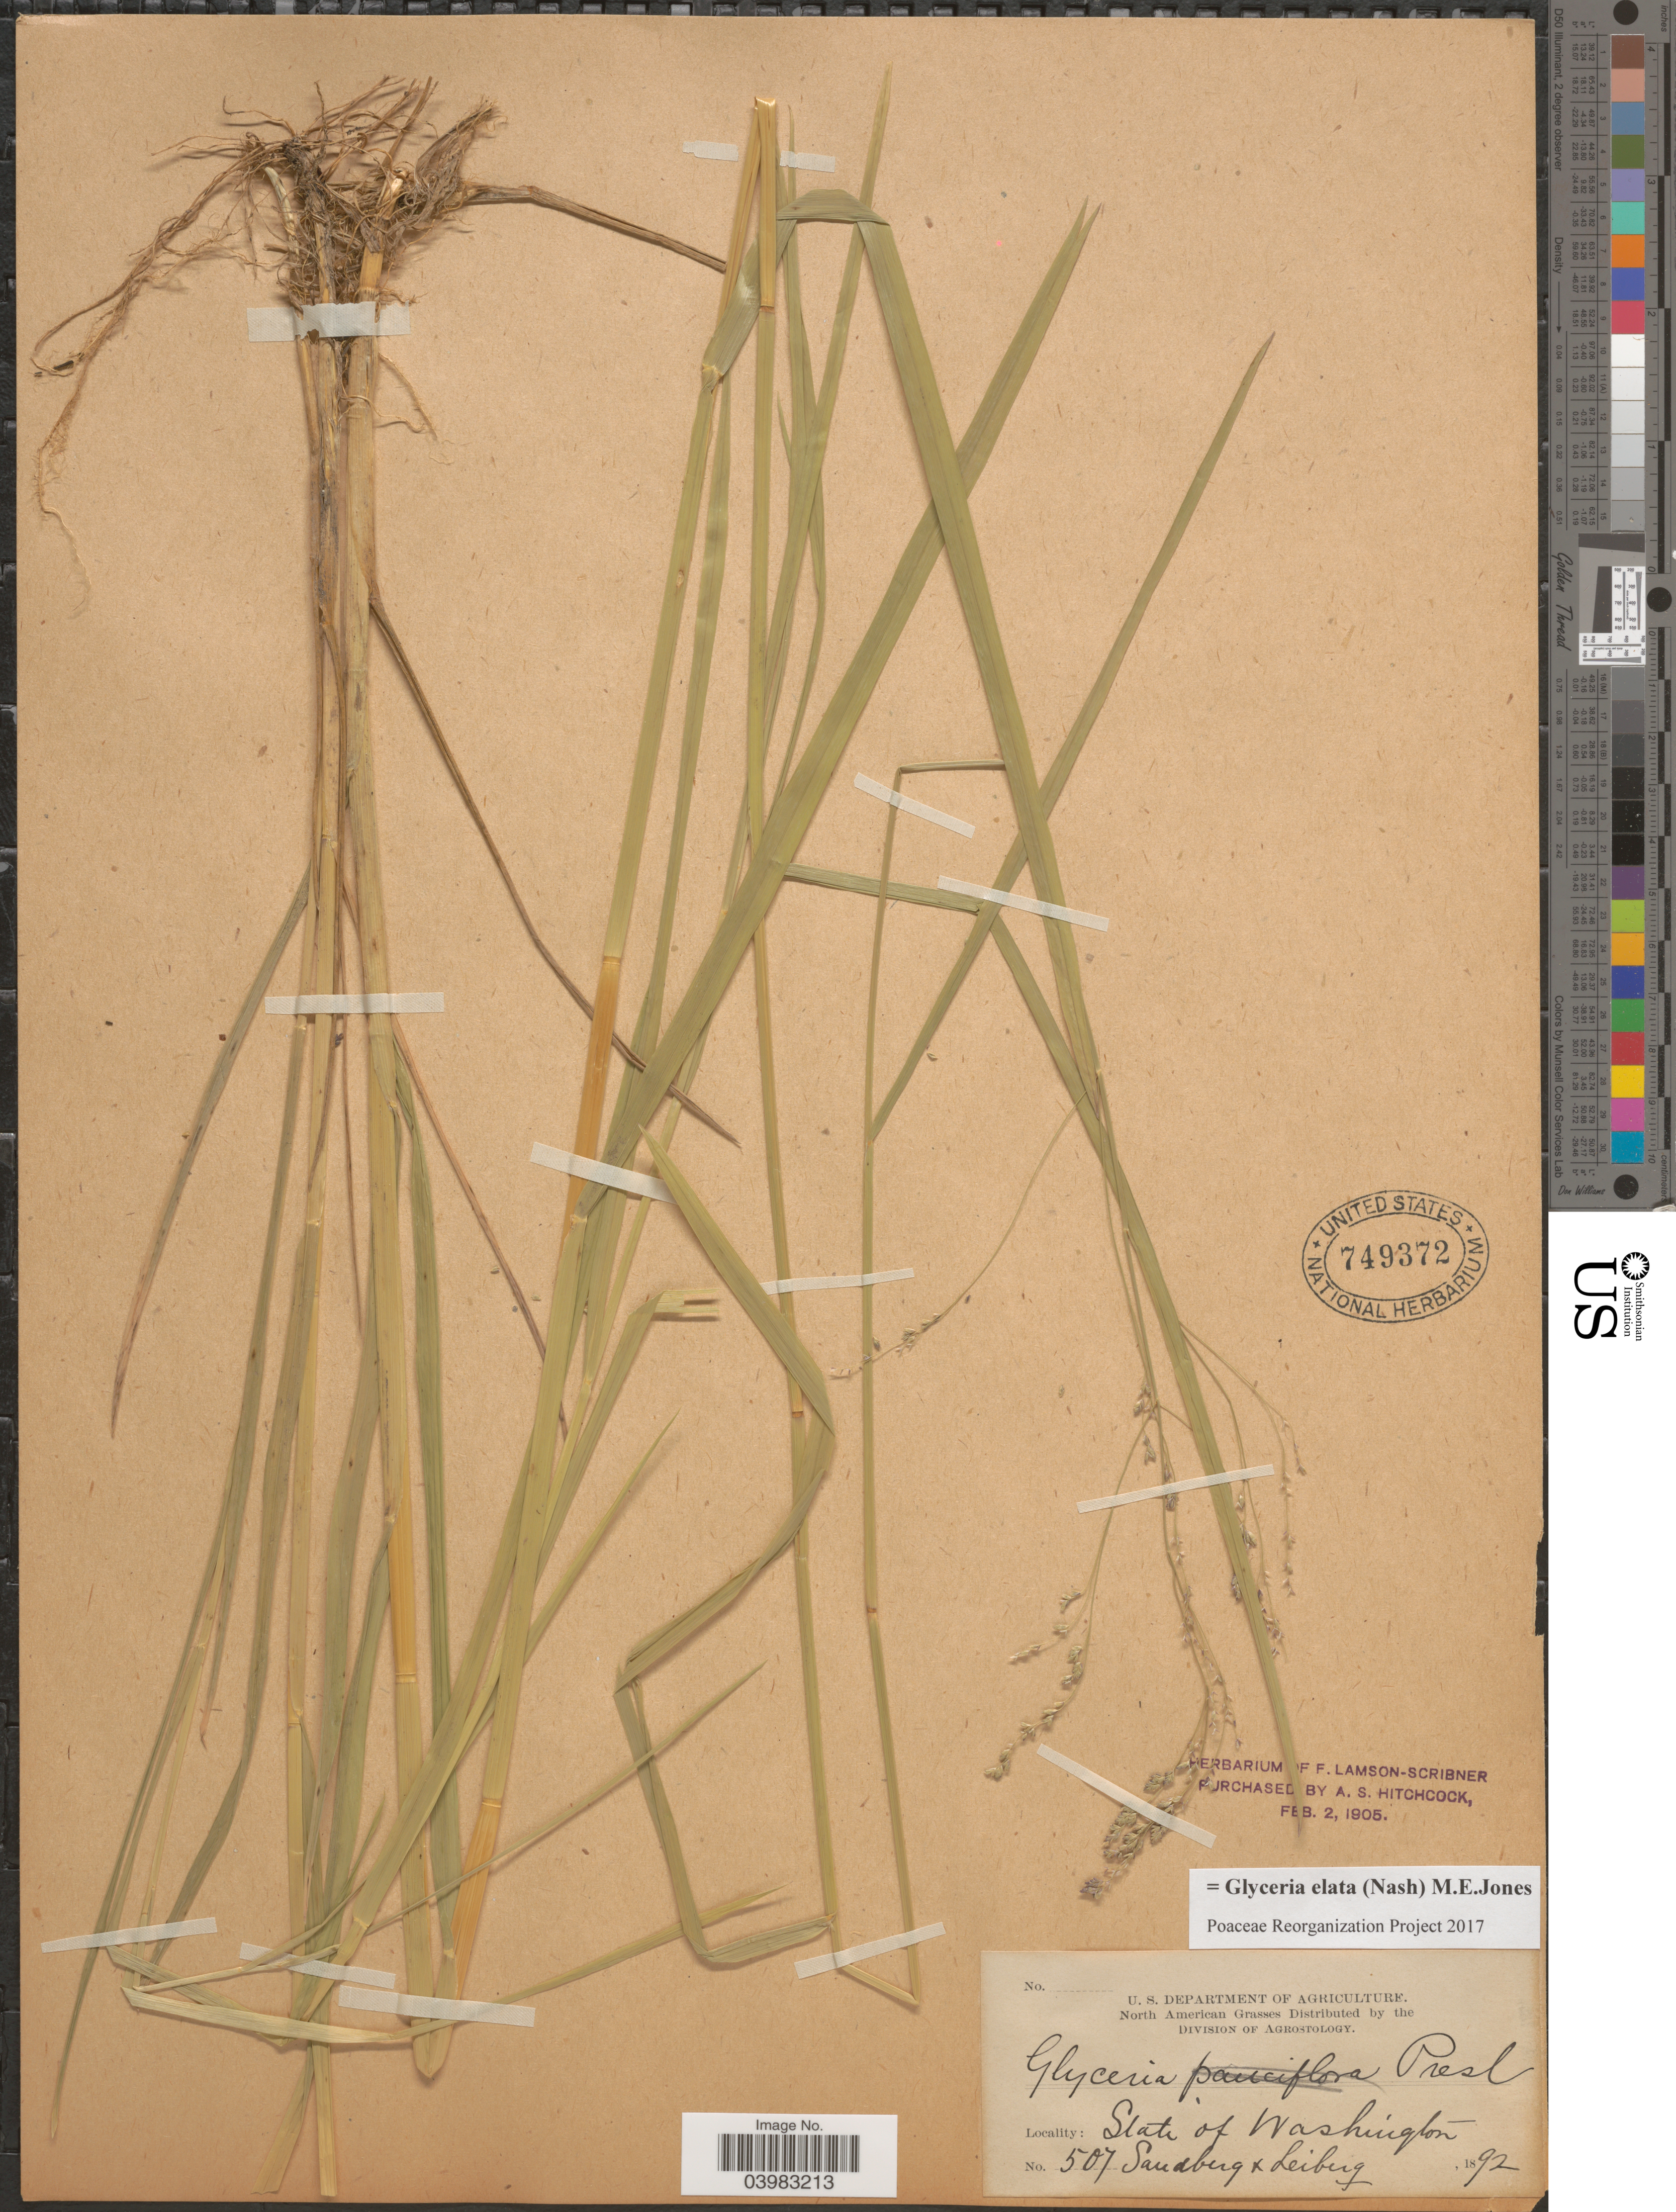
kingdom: Plantae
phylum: Tracheophyta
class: Liliopsida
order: Poales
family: Poaceae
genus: Glyceria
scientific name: Glyceria elata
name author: (Nash) M.E. Jones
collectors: Sandberg & -. Leiberg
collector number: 507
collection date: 1892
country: United States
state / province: Washington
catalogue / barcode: US 749372